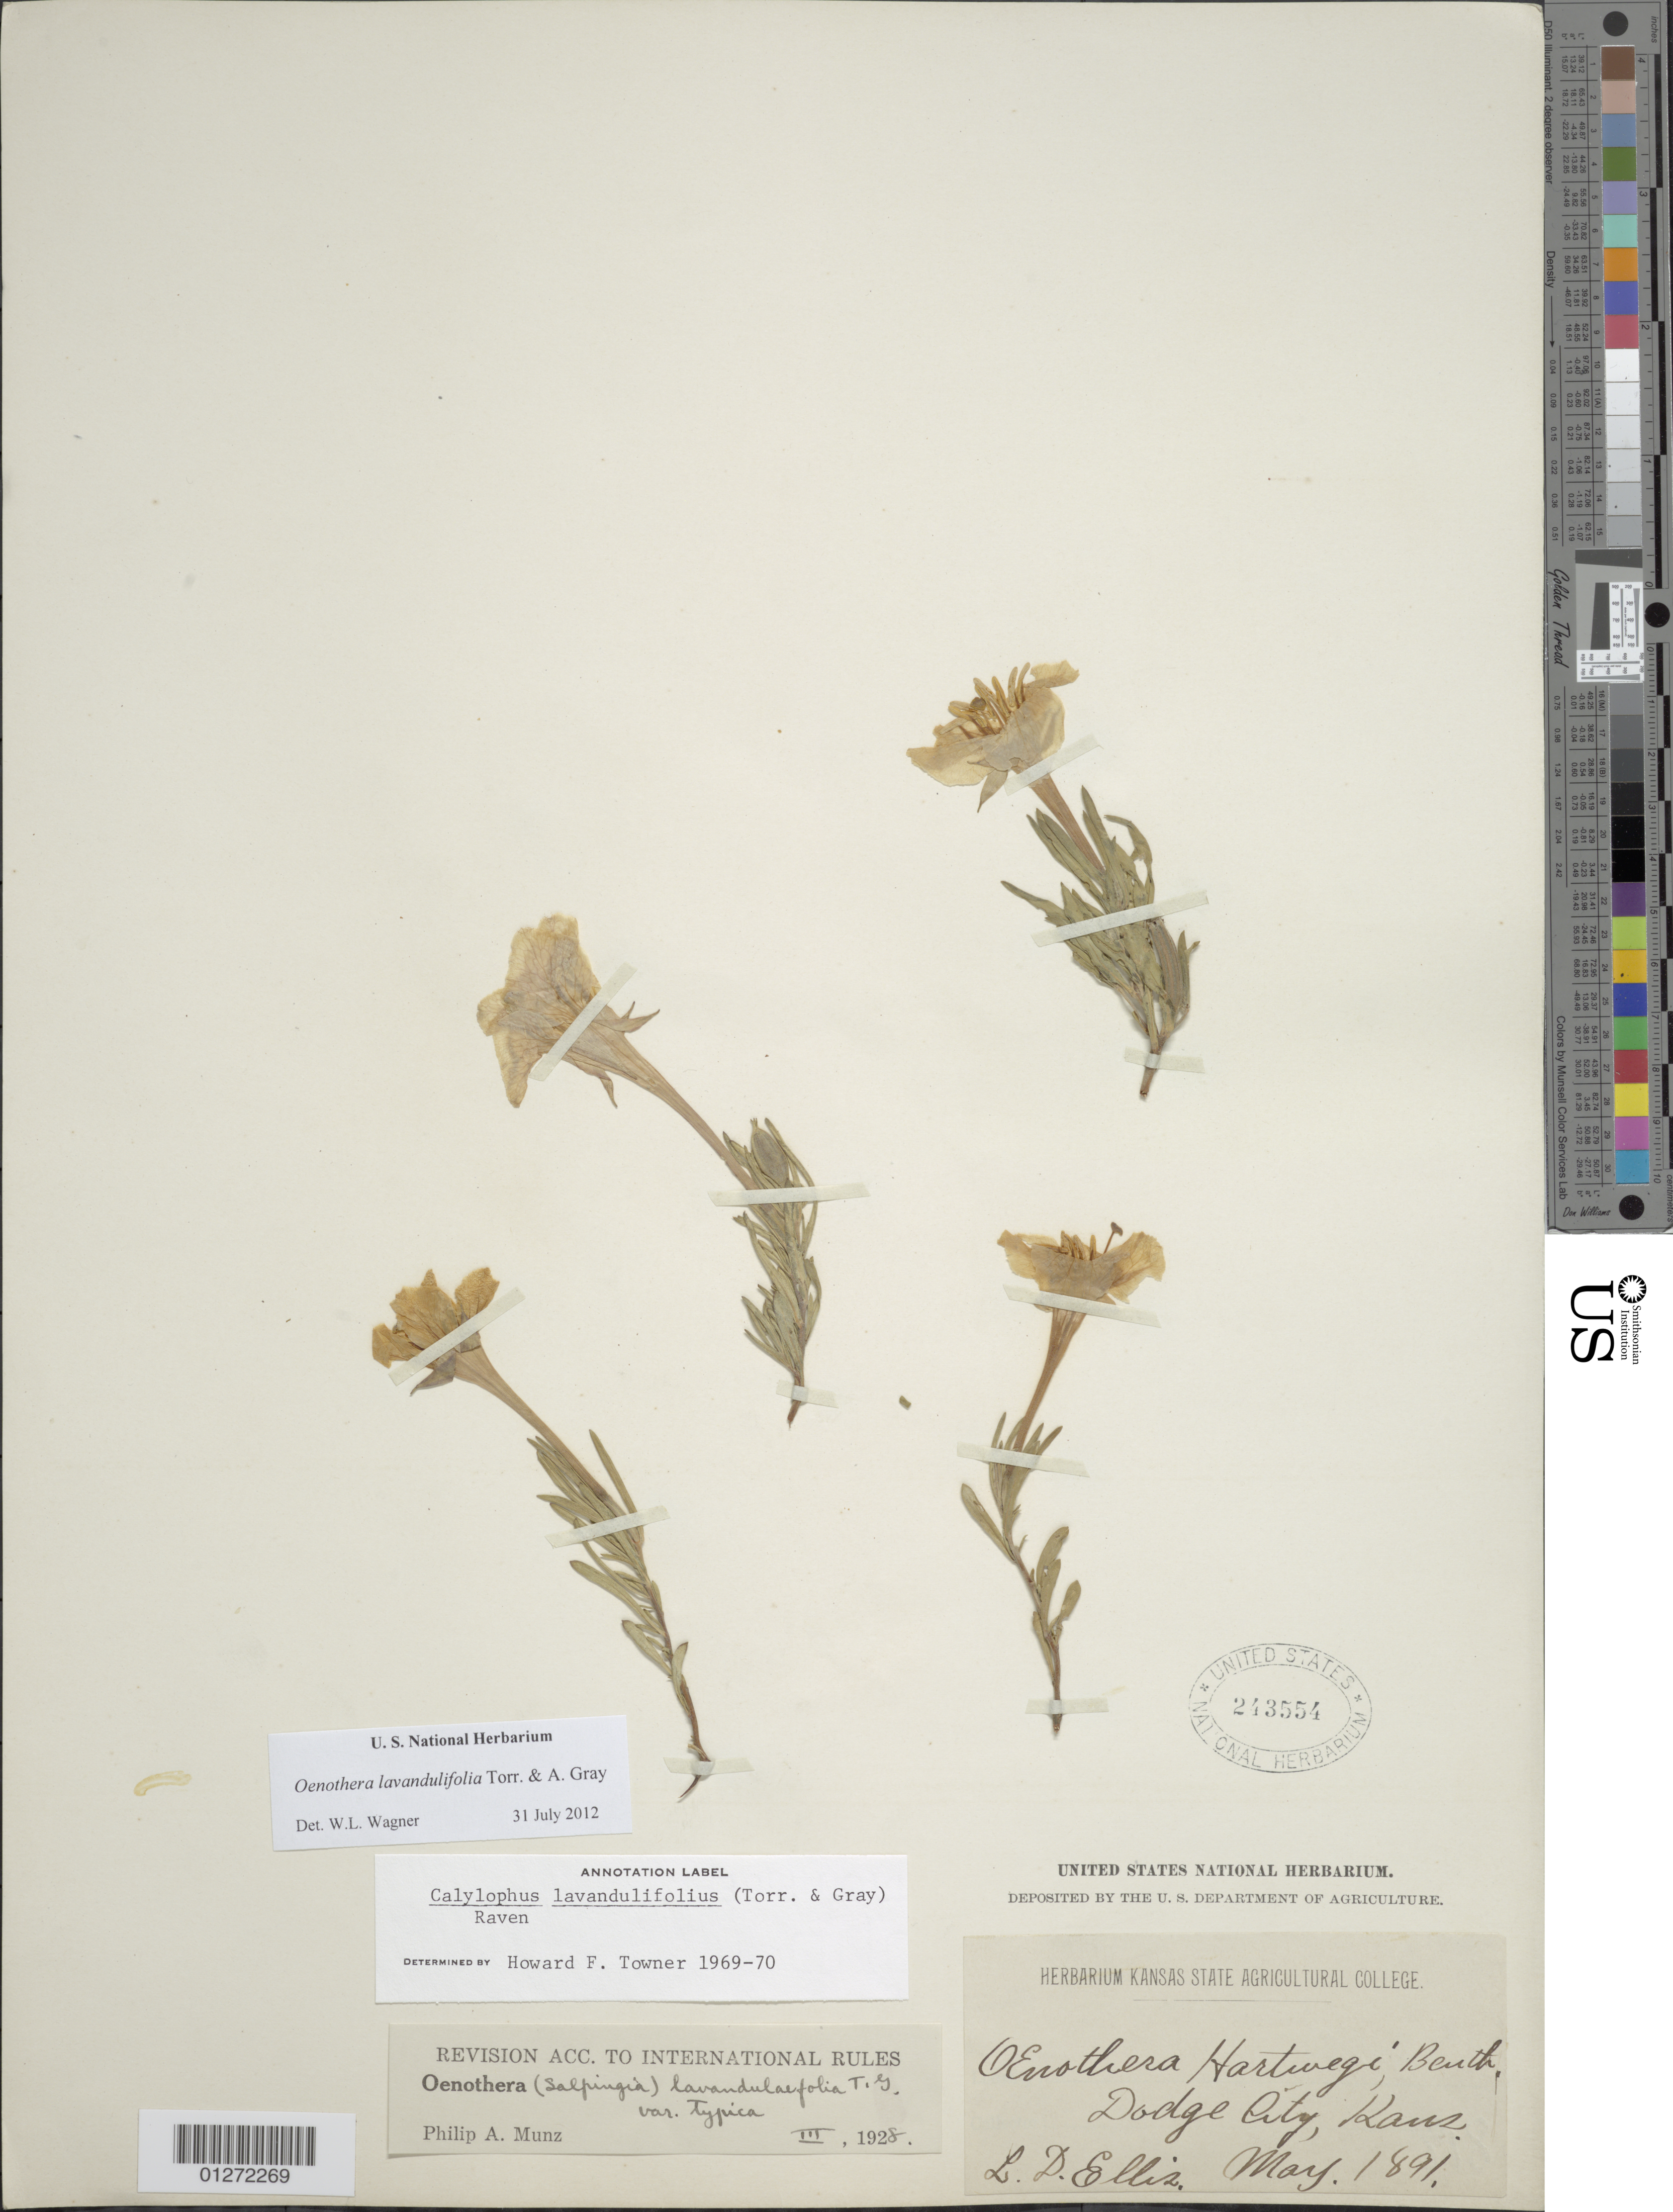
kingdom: Plantae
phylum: Tracheophyta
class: Magnoliopsida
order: Myrtales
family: Onagraceae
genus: Oenothera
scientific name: Oenothera lavandulifolia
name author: Torr. & A. Gray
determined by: Wagner, W. L., (BOT), Smithsonian Institution - National Museum of Natural History (UNITED STATES)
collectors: L. Ellis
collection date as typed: May 1891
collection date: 1891-05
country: United States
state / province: Kansas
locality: Dodge City.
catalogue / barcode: US 243554